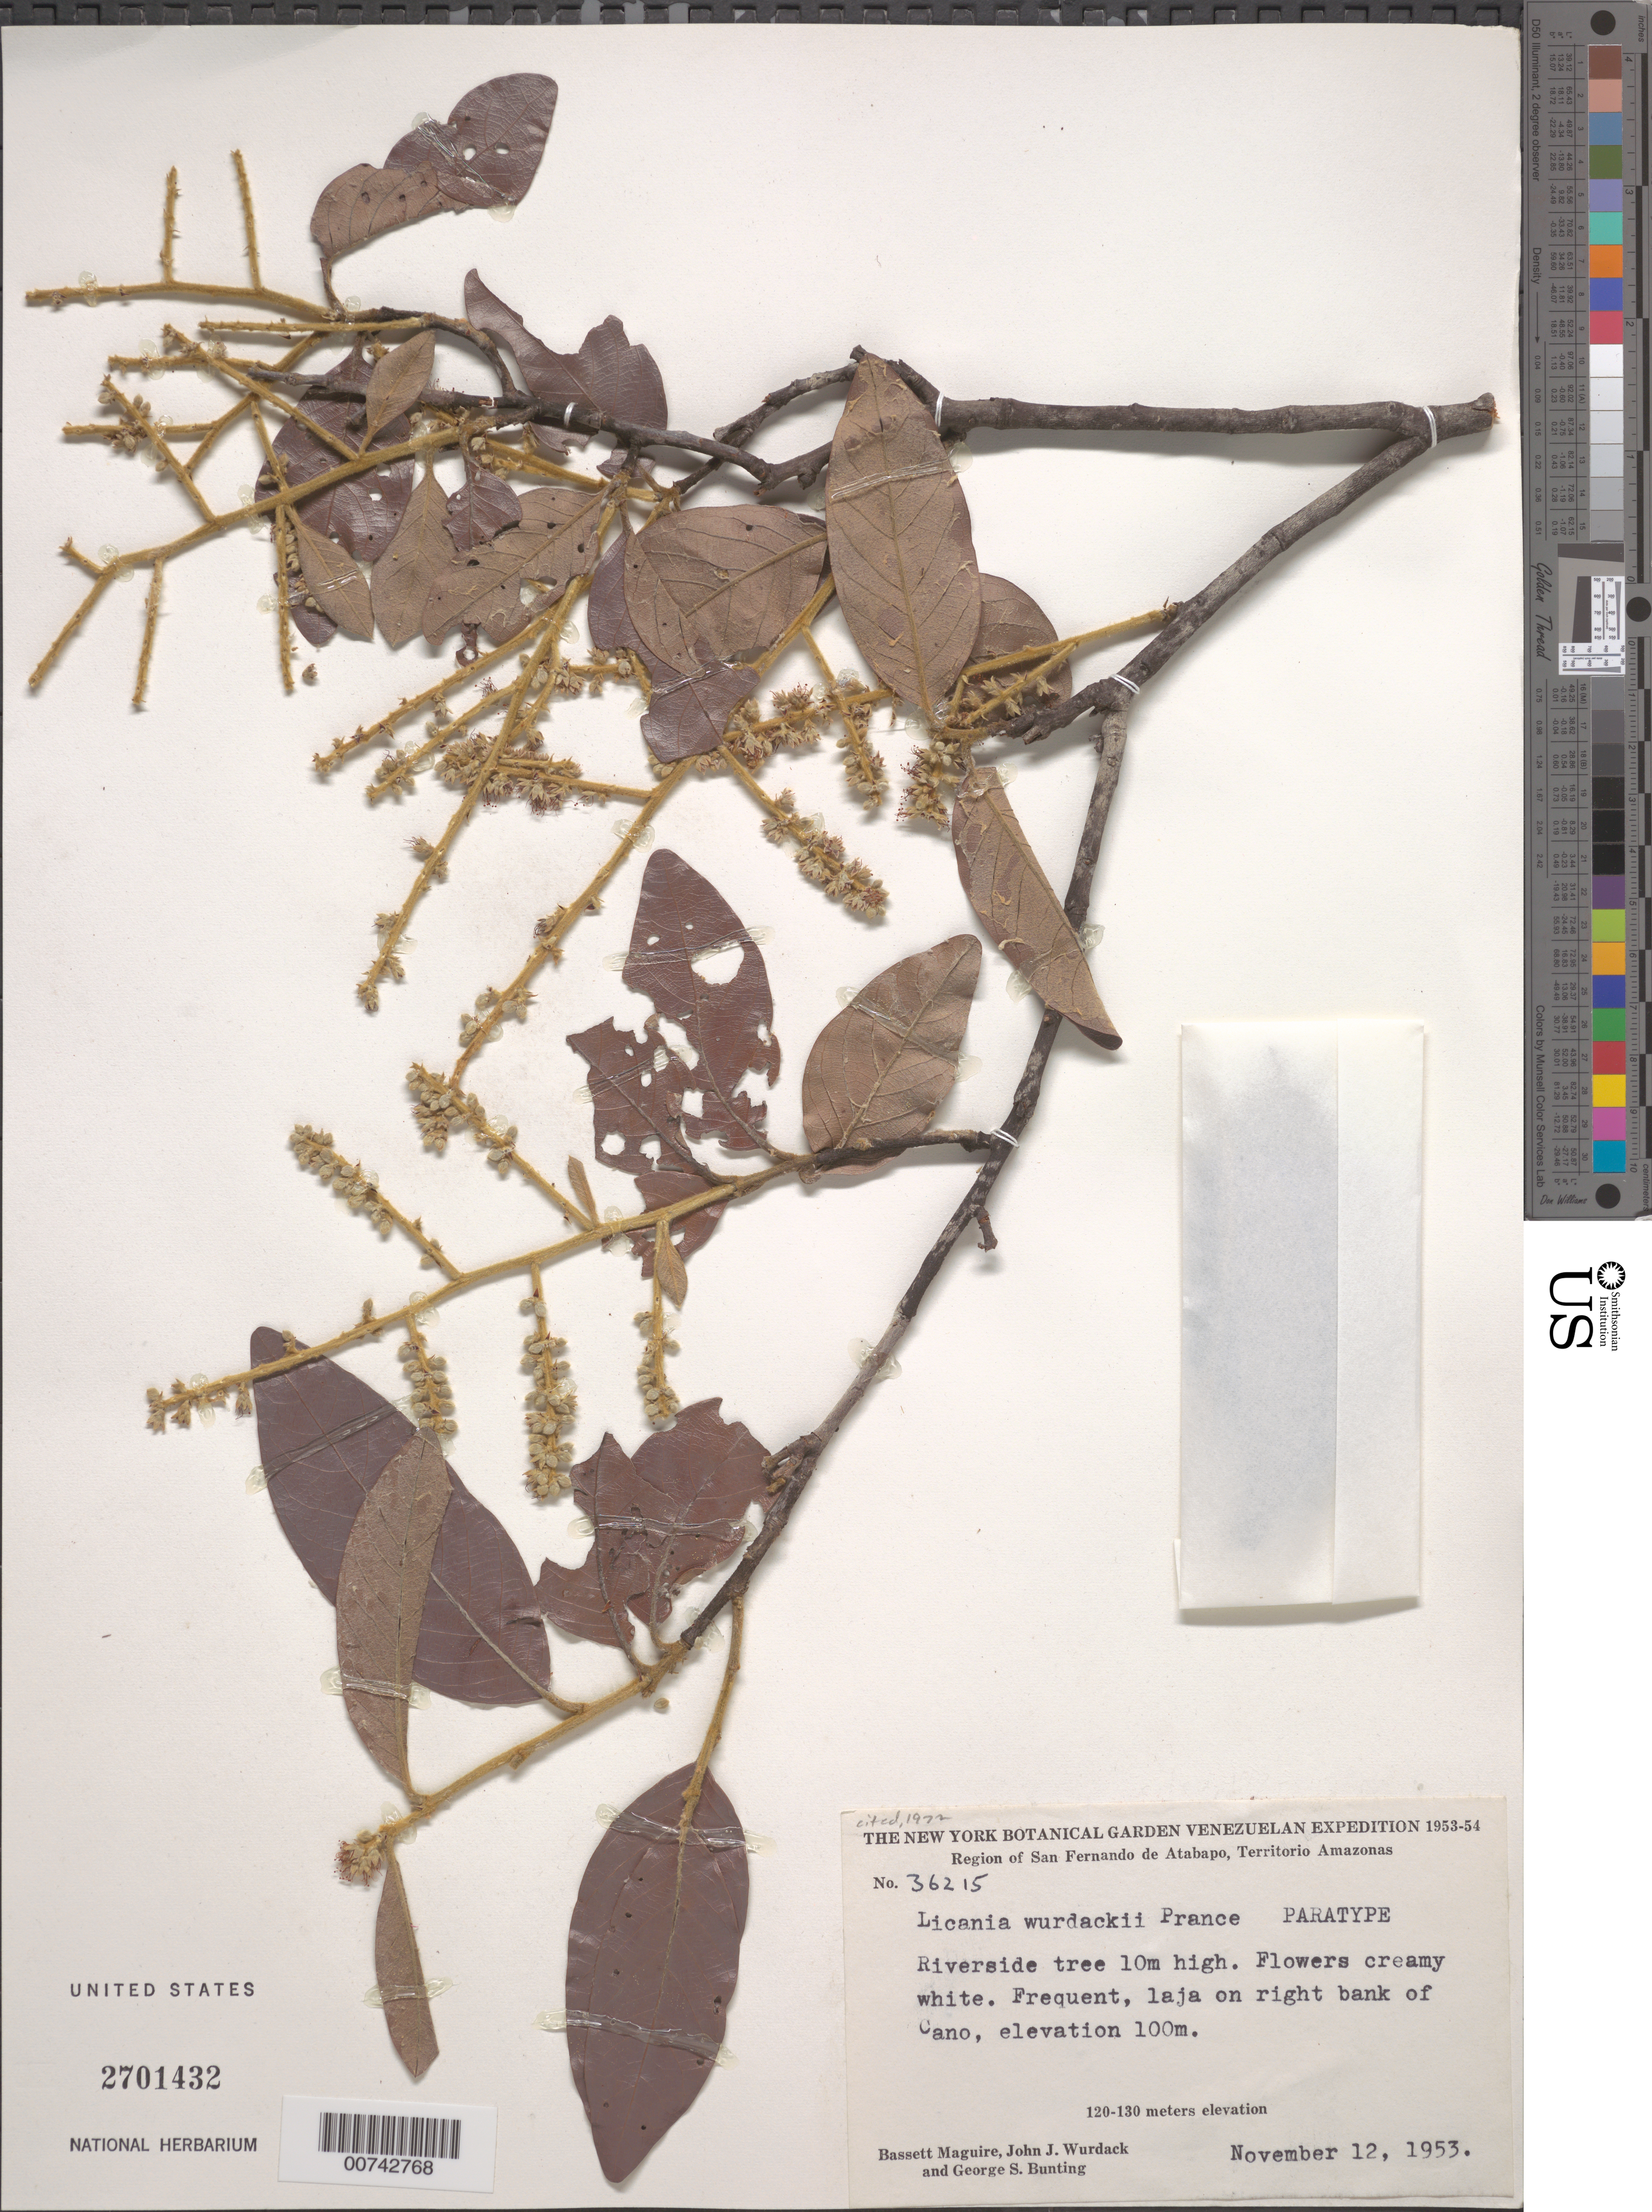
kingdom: Plantae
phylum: Tracheophyta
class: Magnoliopsida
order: Malpighiales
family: Chrysobalanaceae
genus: Leptobalanus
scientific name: Leptobalanus wurdackii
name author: (Prance) Sothers & Prance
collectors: B. Maguire, J. J. Wurdack & G. S. Bunting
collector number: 36215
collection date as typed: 12-Nov-53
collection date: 1953-11-12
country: Venezuela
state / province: Amazonas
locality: San Fernando de Atabapo, right bank of Caño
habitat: Laja on bank of caño; riverside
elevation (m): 100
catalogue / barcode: US 2701432